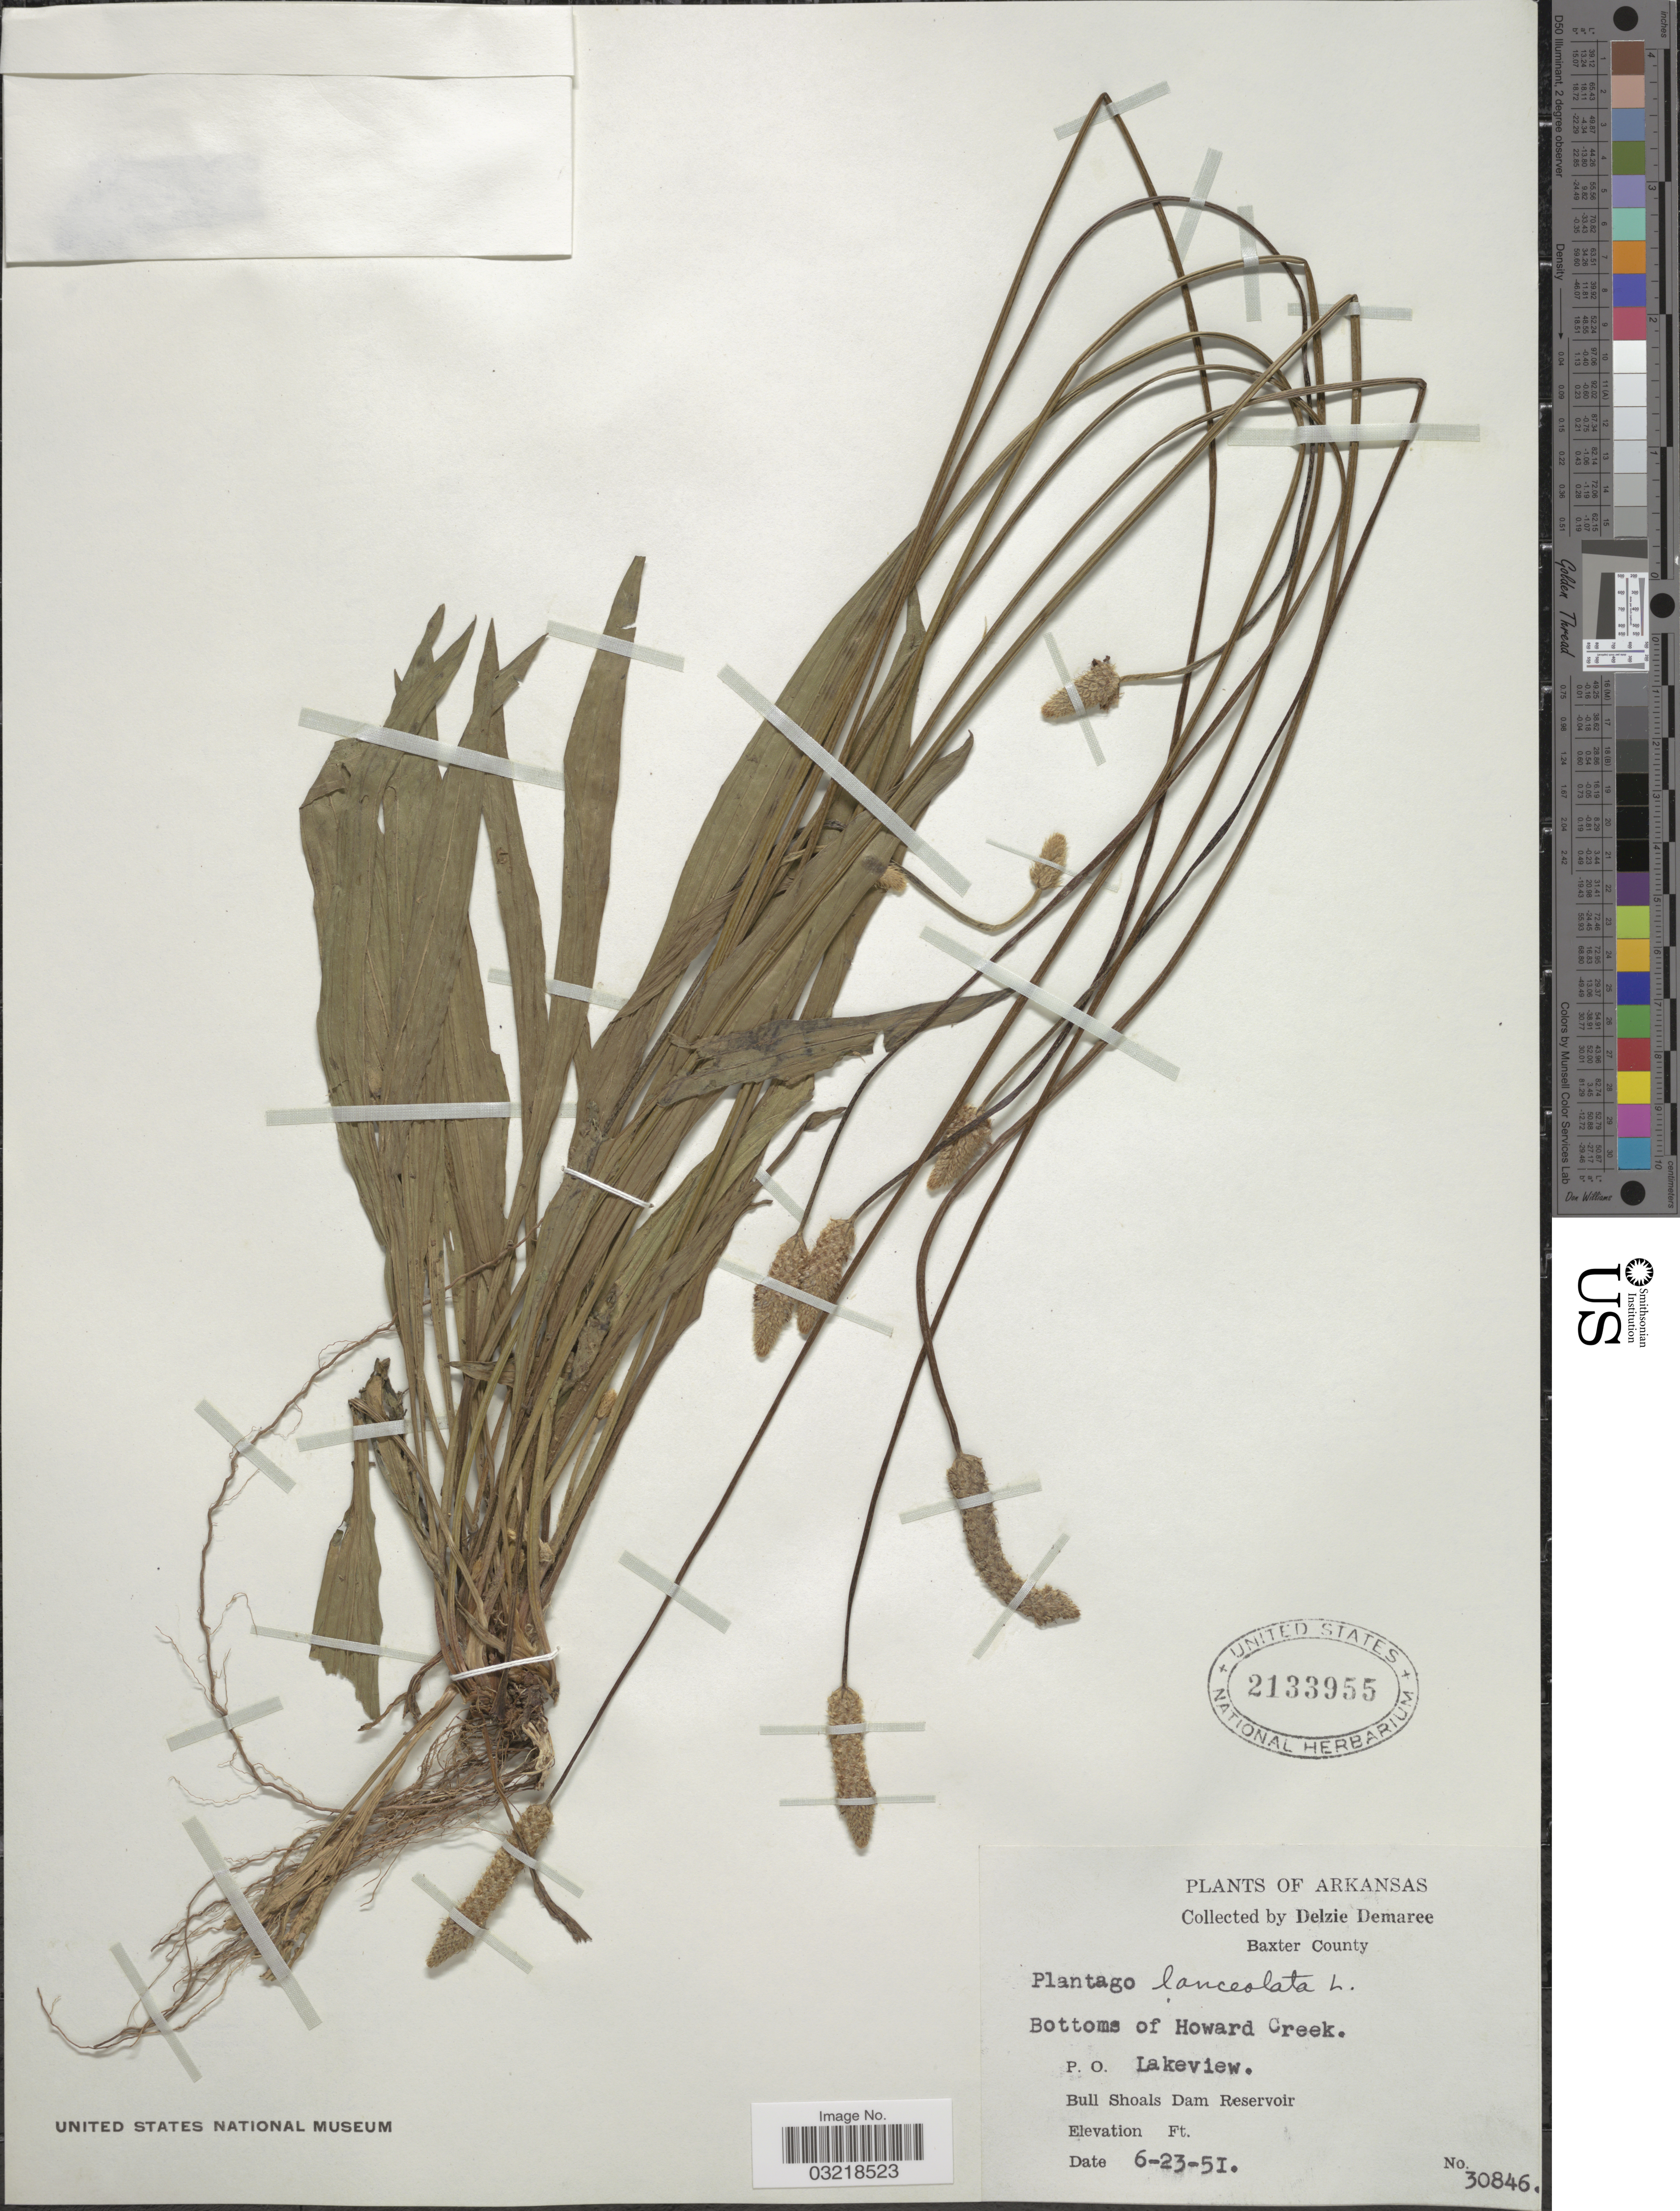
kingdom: Plantae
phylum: Tracheophyta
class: Magnoliopsida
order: Lamiales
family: Plantaginaceae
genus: Plantago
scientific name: Plantago lanceolata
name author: L.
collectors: D. Demaree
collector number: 30846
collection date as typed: Transcribed d/m/y: 23/6/51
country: United States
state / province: Arkansas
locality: Baxter County. Bottoms of Howard Creek. P.O. Lakeview. Bull Shoals Dam Reservoir.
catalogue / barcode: US 2133955